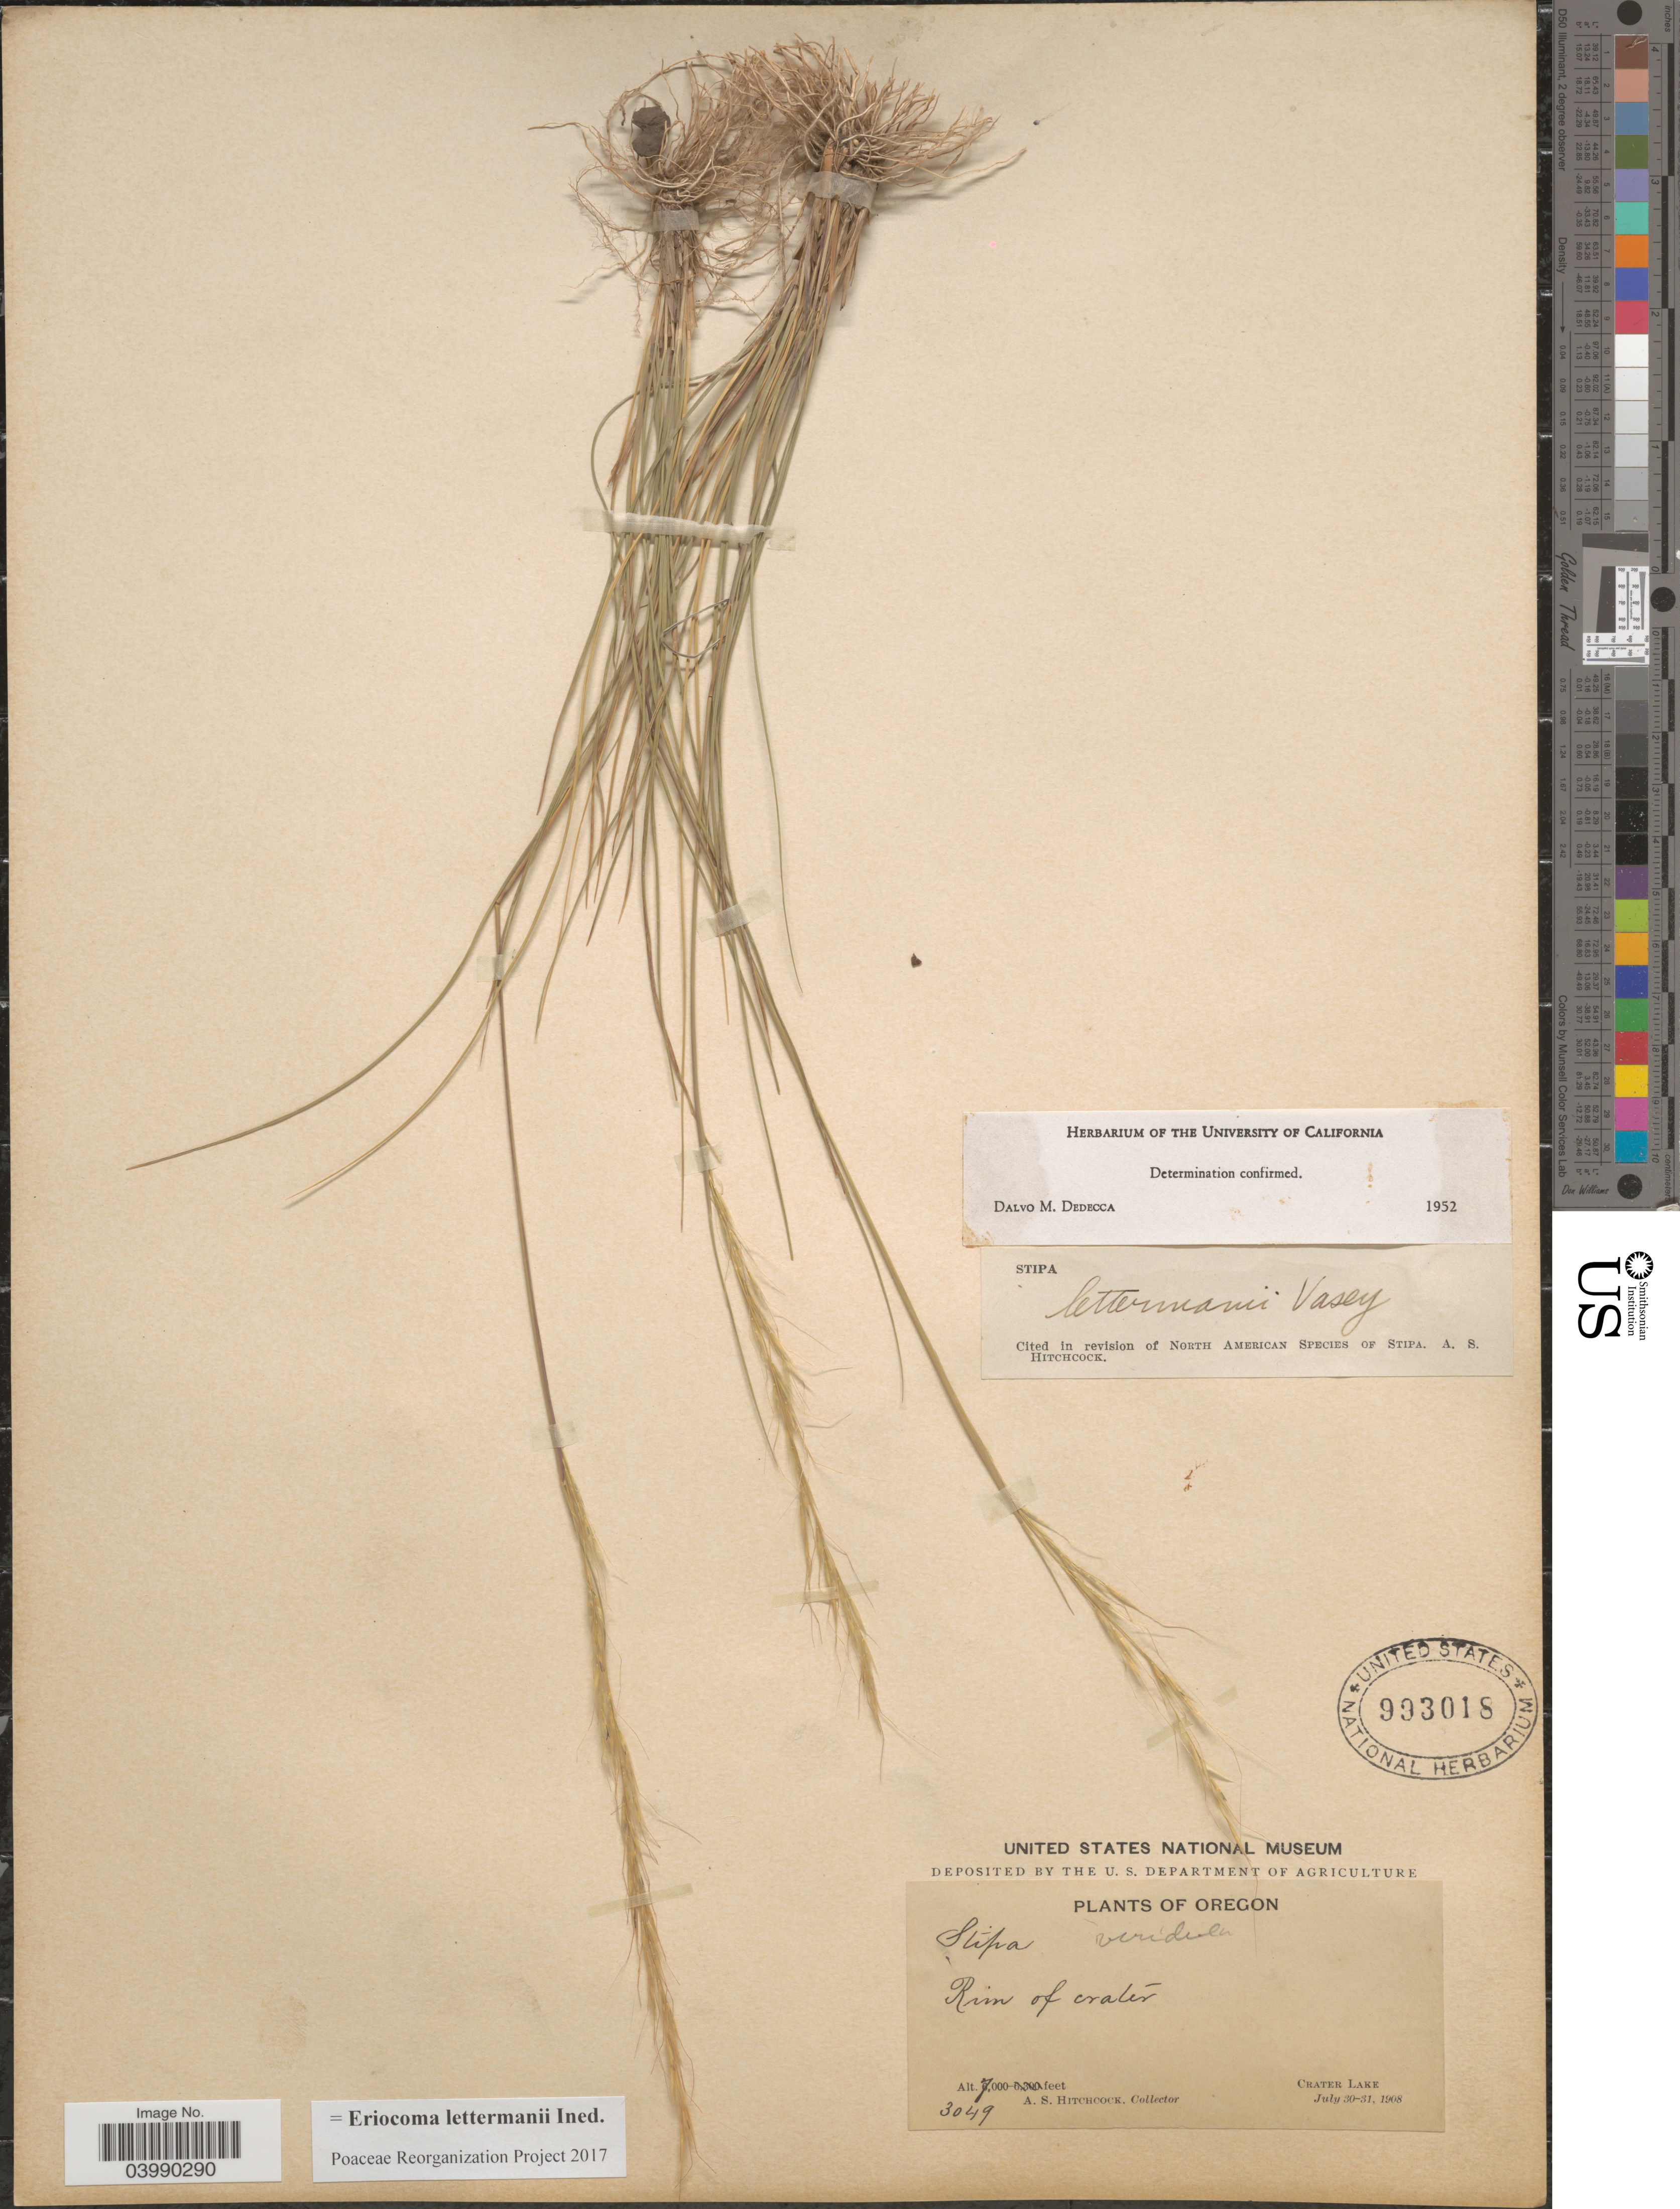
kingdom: Plantae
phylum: Tracheophyta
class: Liliopsida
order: Poales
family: Poaceae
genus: Eriocoma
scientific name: Eriocoma lettermanii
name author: (Vasey) Romasch.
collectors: A. S. Hitchcock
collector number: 3049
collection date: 1908-07-30/1908-07-31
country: United States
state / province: Oregon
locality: Rim of crater. Crater Lake.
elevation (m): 2134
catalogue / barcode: US 993018